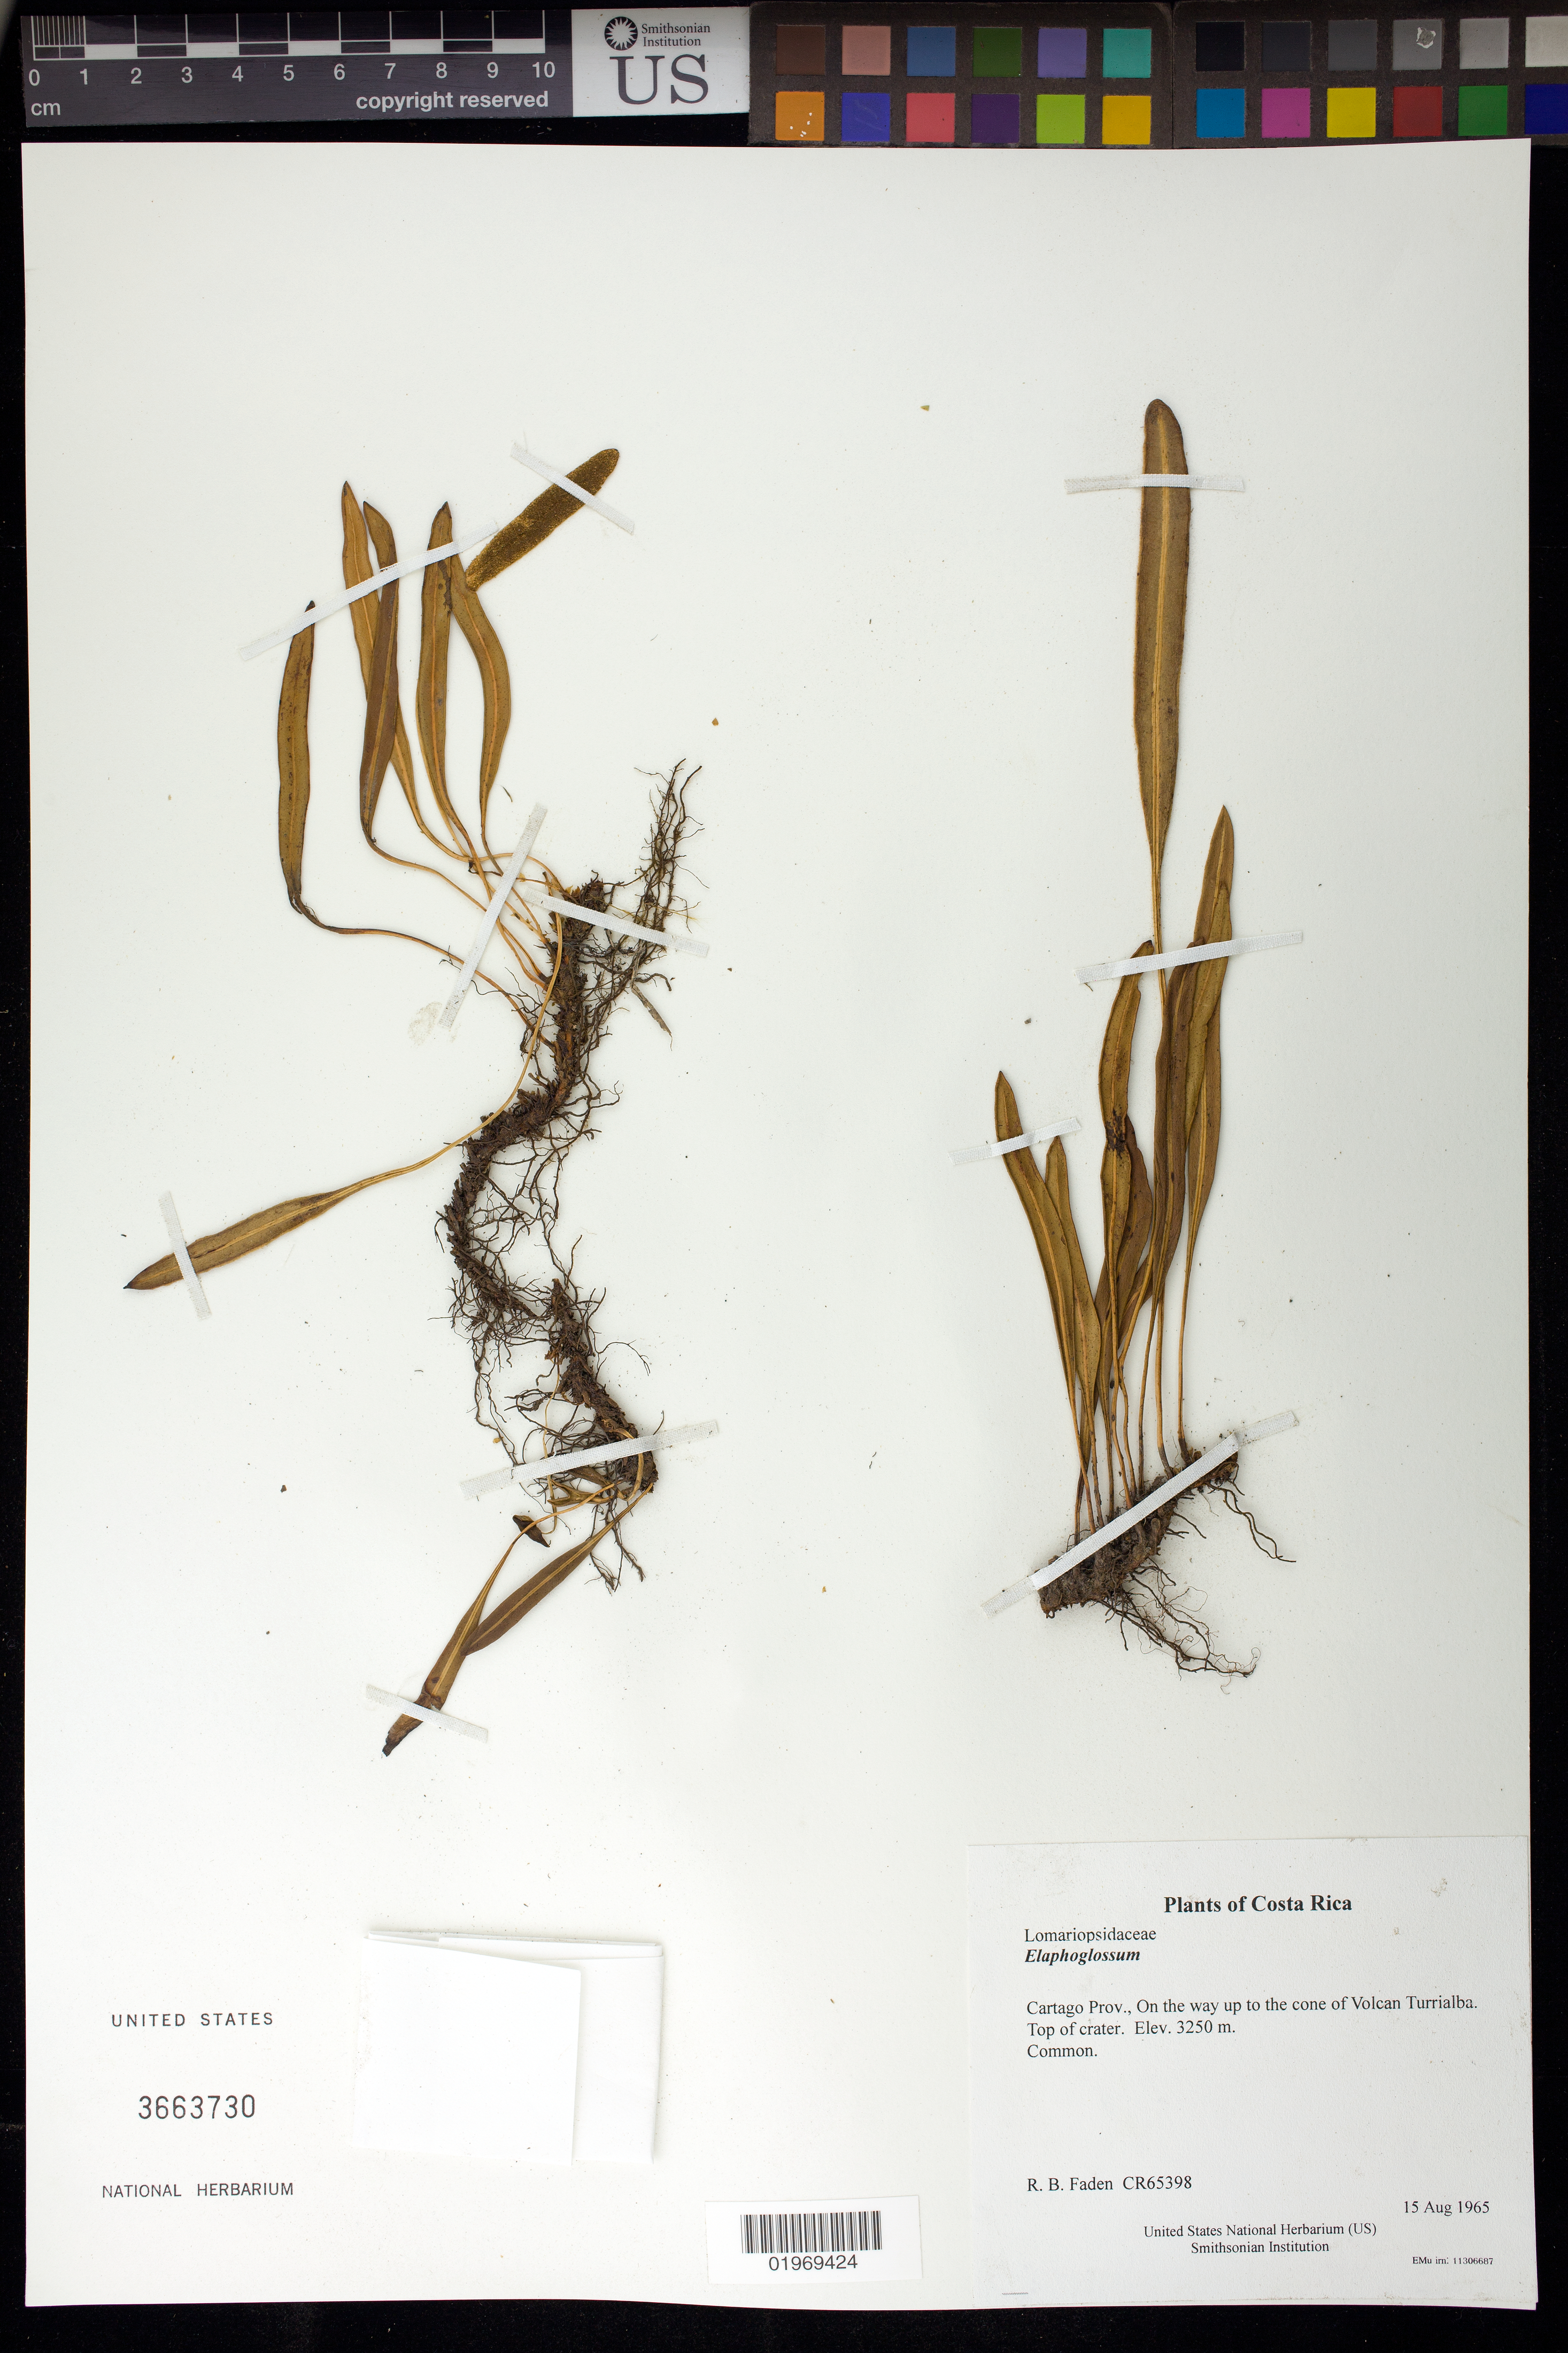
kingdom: Plantae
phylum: Tracheophyta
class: Polypodiopsida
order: Polypodiales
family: Dryopteridaceae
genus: Elaphoglossum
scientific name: Elaphoglossum sp.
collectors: R. B. Faden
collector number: CR65398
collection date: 1965-08-15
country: Costa Rica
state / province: Cartago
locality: On the way up to the cone of Volcan Turrialba. Top of crater.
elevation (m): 3250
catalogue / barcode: US 3663730